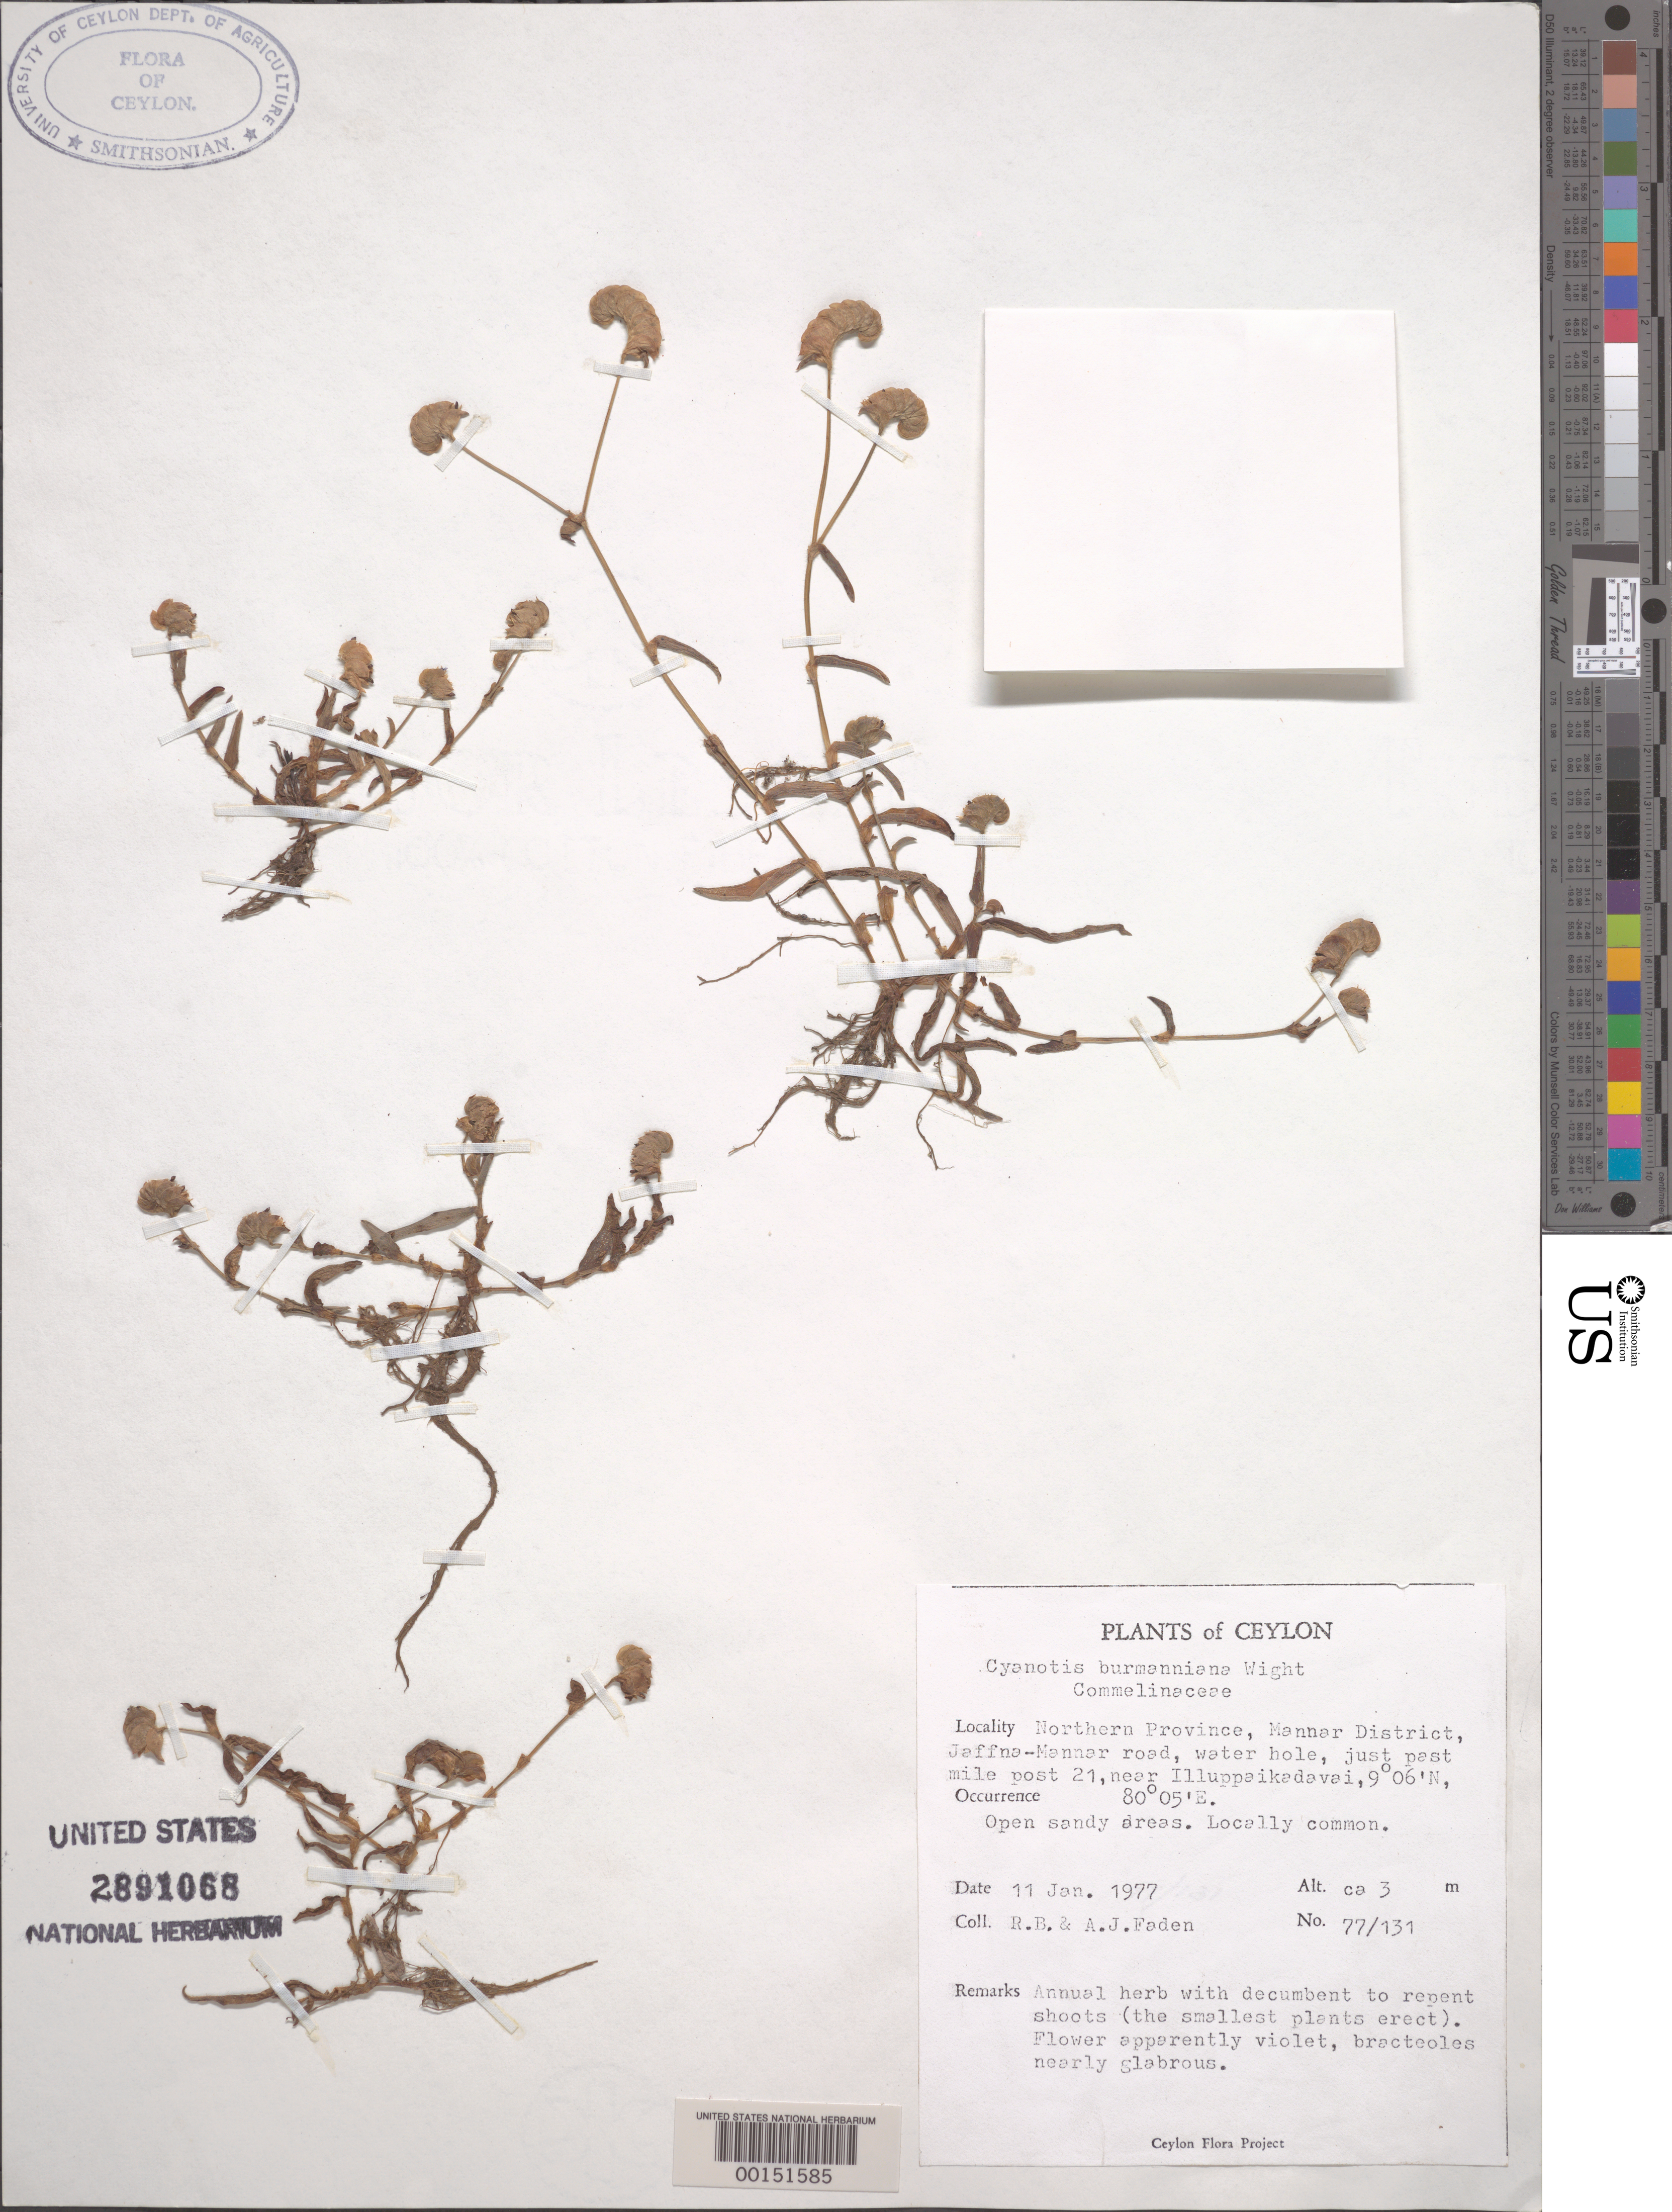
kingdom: Plantae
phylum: Tracheophyta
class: Liliopsida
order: Commelinales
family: Commelinaceae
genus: Cyanotis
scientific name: Cyanotis burmanniana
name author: Wight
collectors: R. B. Faden & A. J. Faden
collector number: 77/131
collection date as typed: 11 Jan 1977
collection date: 1977-01-11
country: Sri Lanka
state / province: Northern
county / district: Mannar Dist.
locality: Near illuppaikadavai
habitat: Open, sandy areas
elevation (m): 3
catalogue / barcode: US 2891068